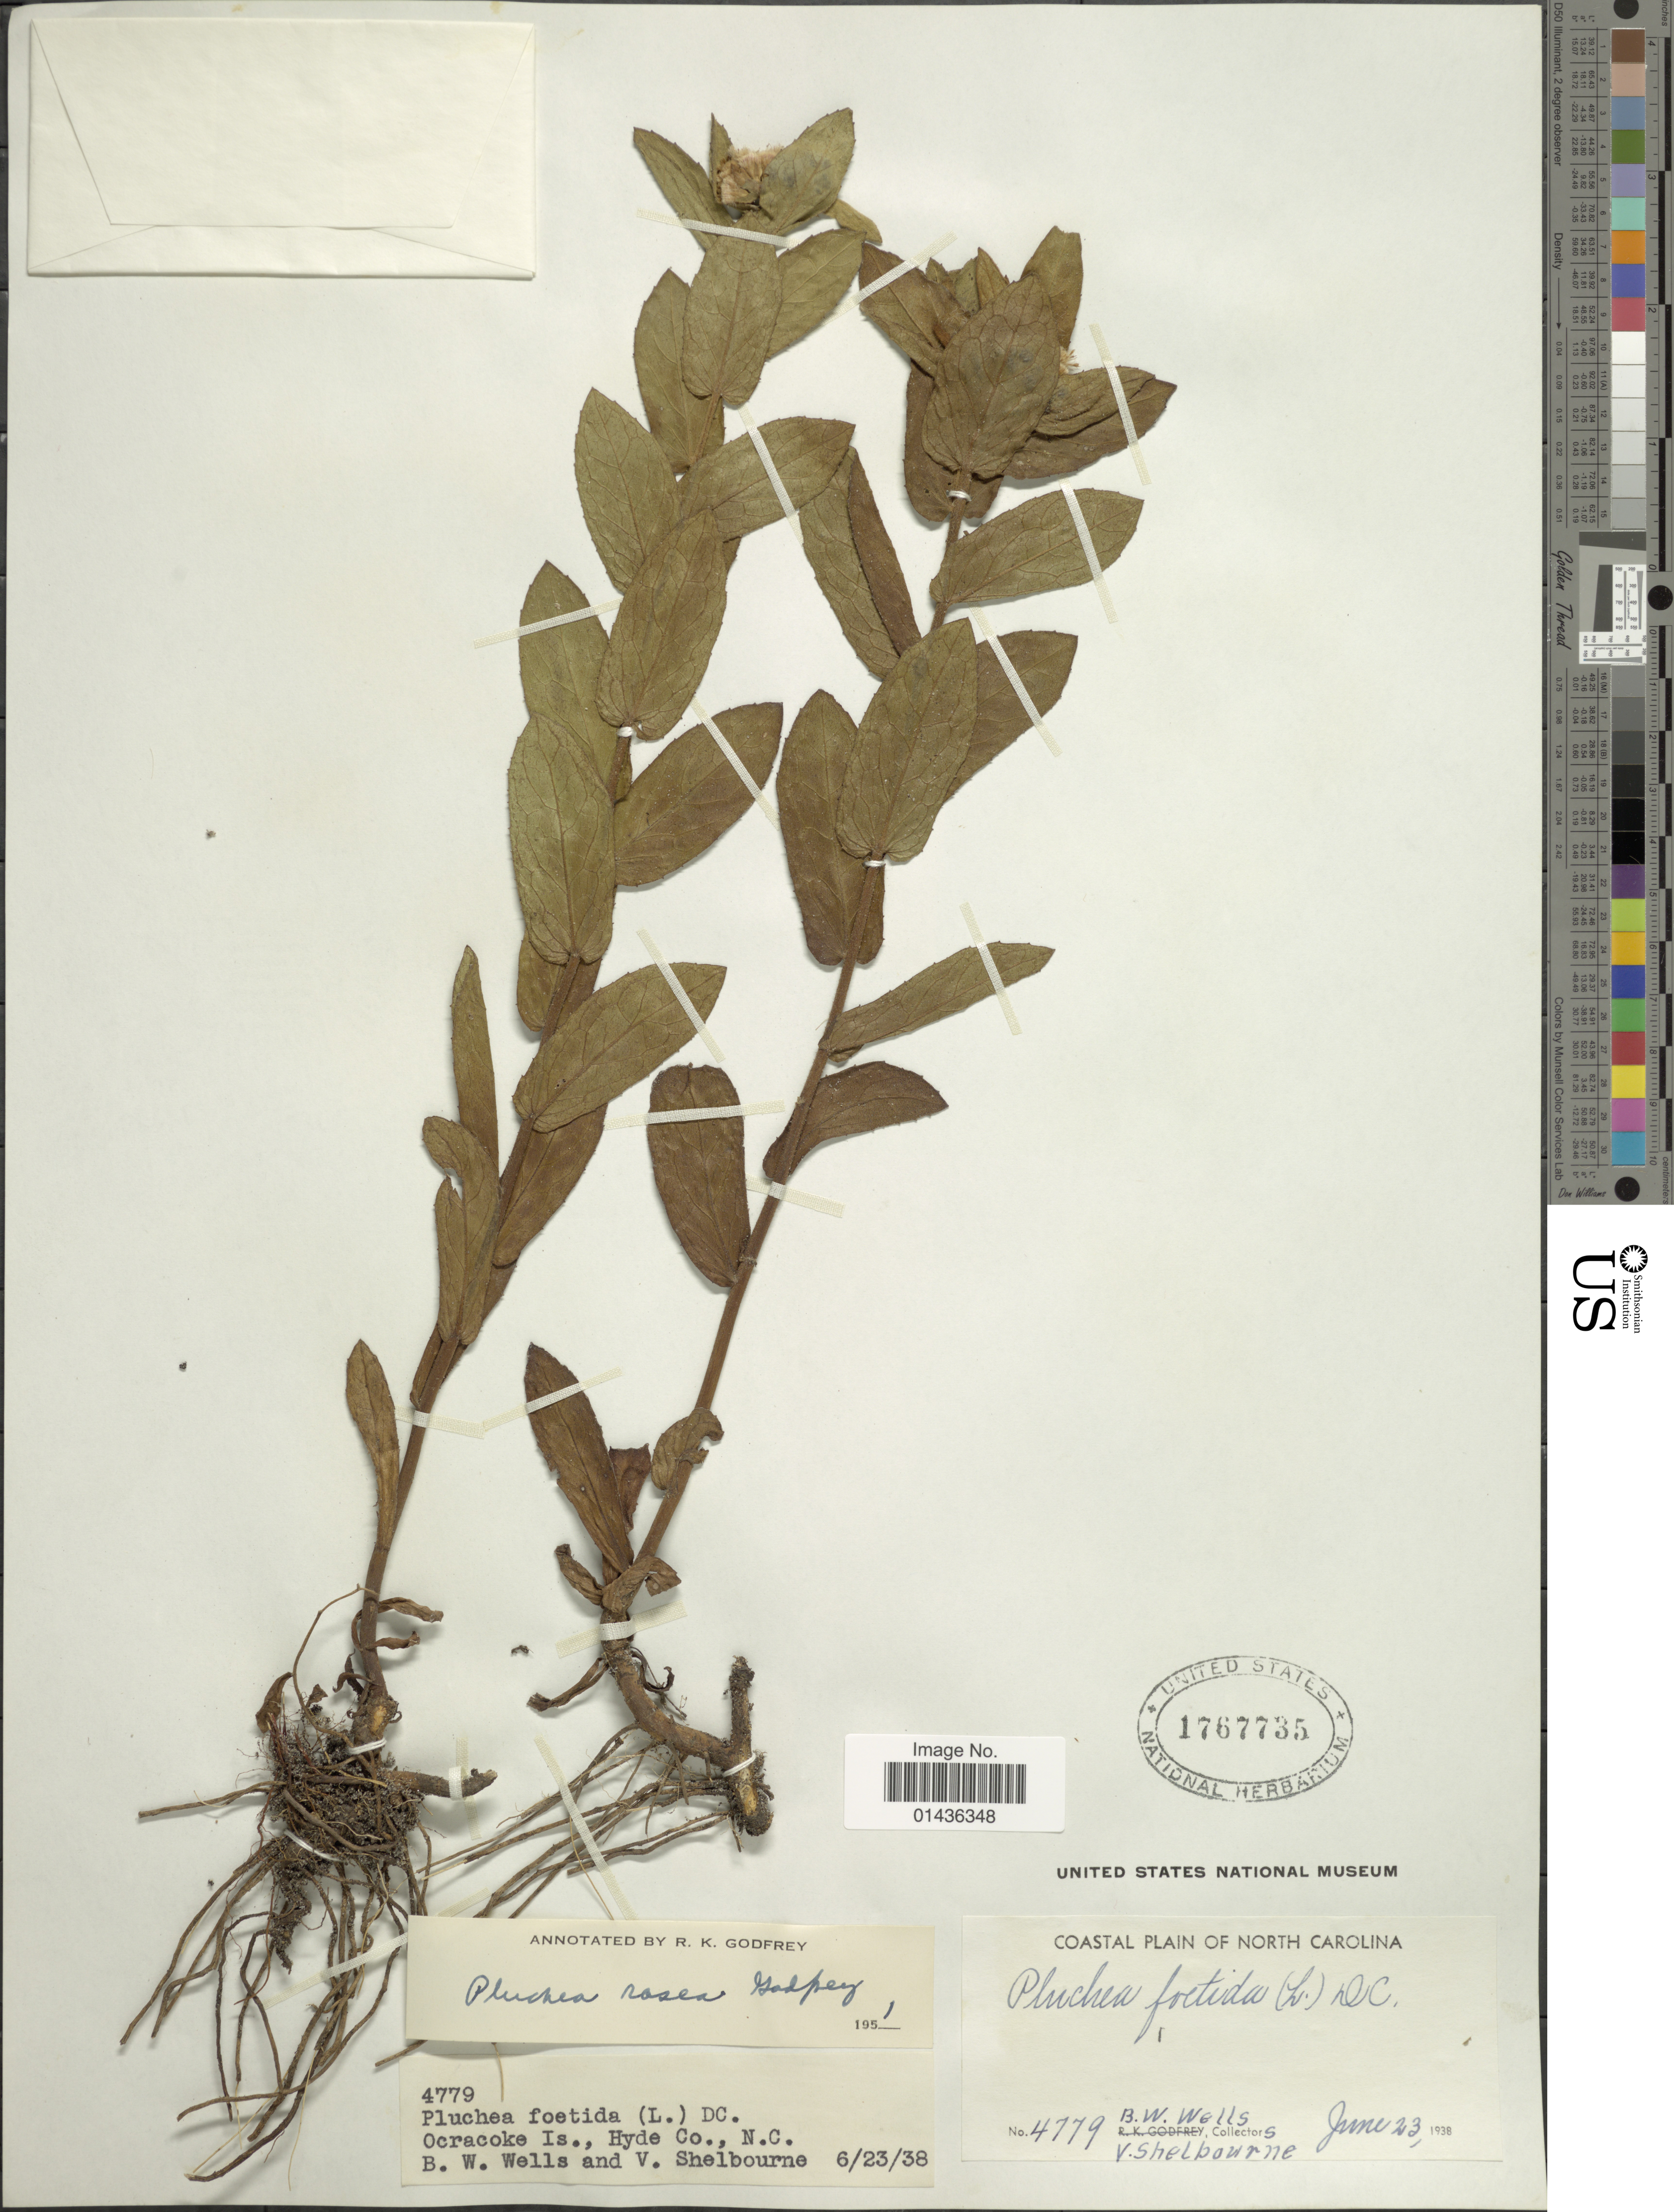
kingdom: Plantae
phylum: Tracheophyta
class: Magnoliopsida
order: Asterales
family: Asteraceae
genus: Pluchea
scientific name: Pluchea rosea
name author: R.K. Godfrey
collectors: B. Wells & V. Shelbourne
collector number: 4779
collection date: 1938-06-23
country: United States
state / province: North Carolina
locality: Ocracoke Is., Hyde Co.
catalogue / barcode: US 1767735